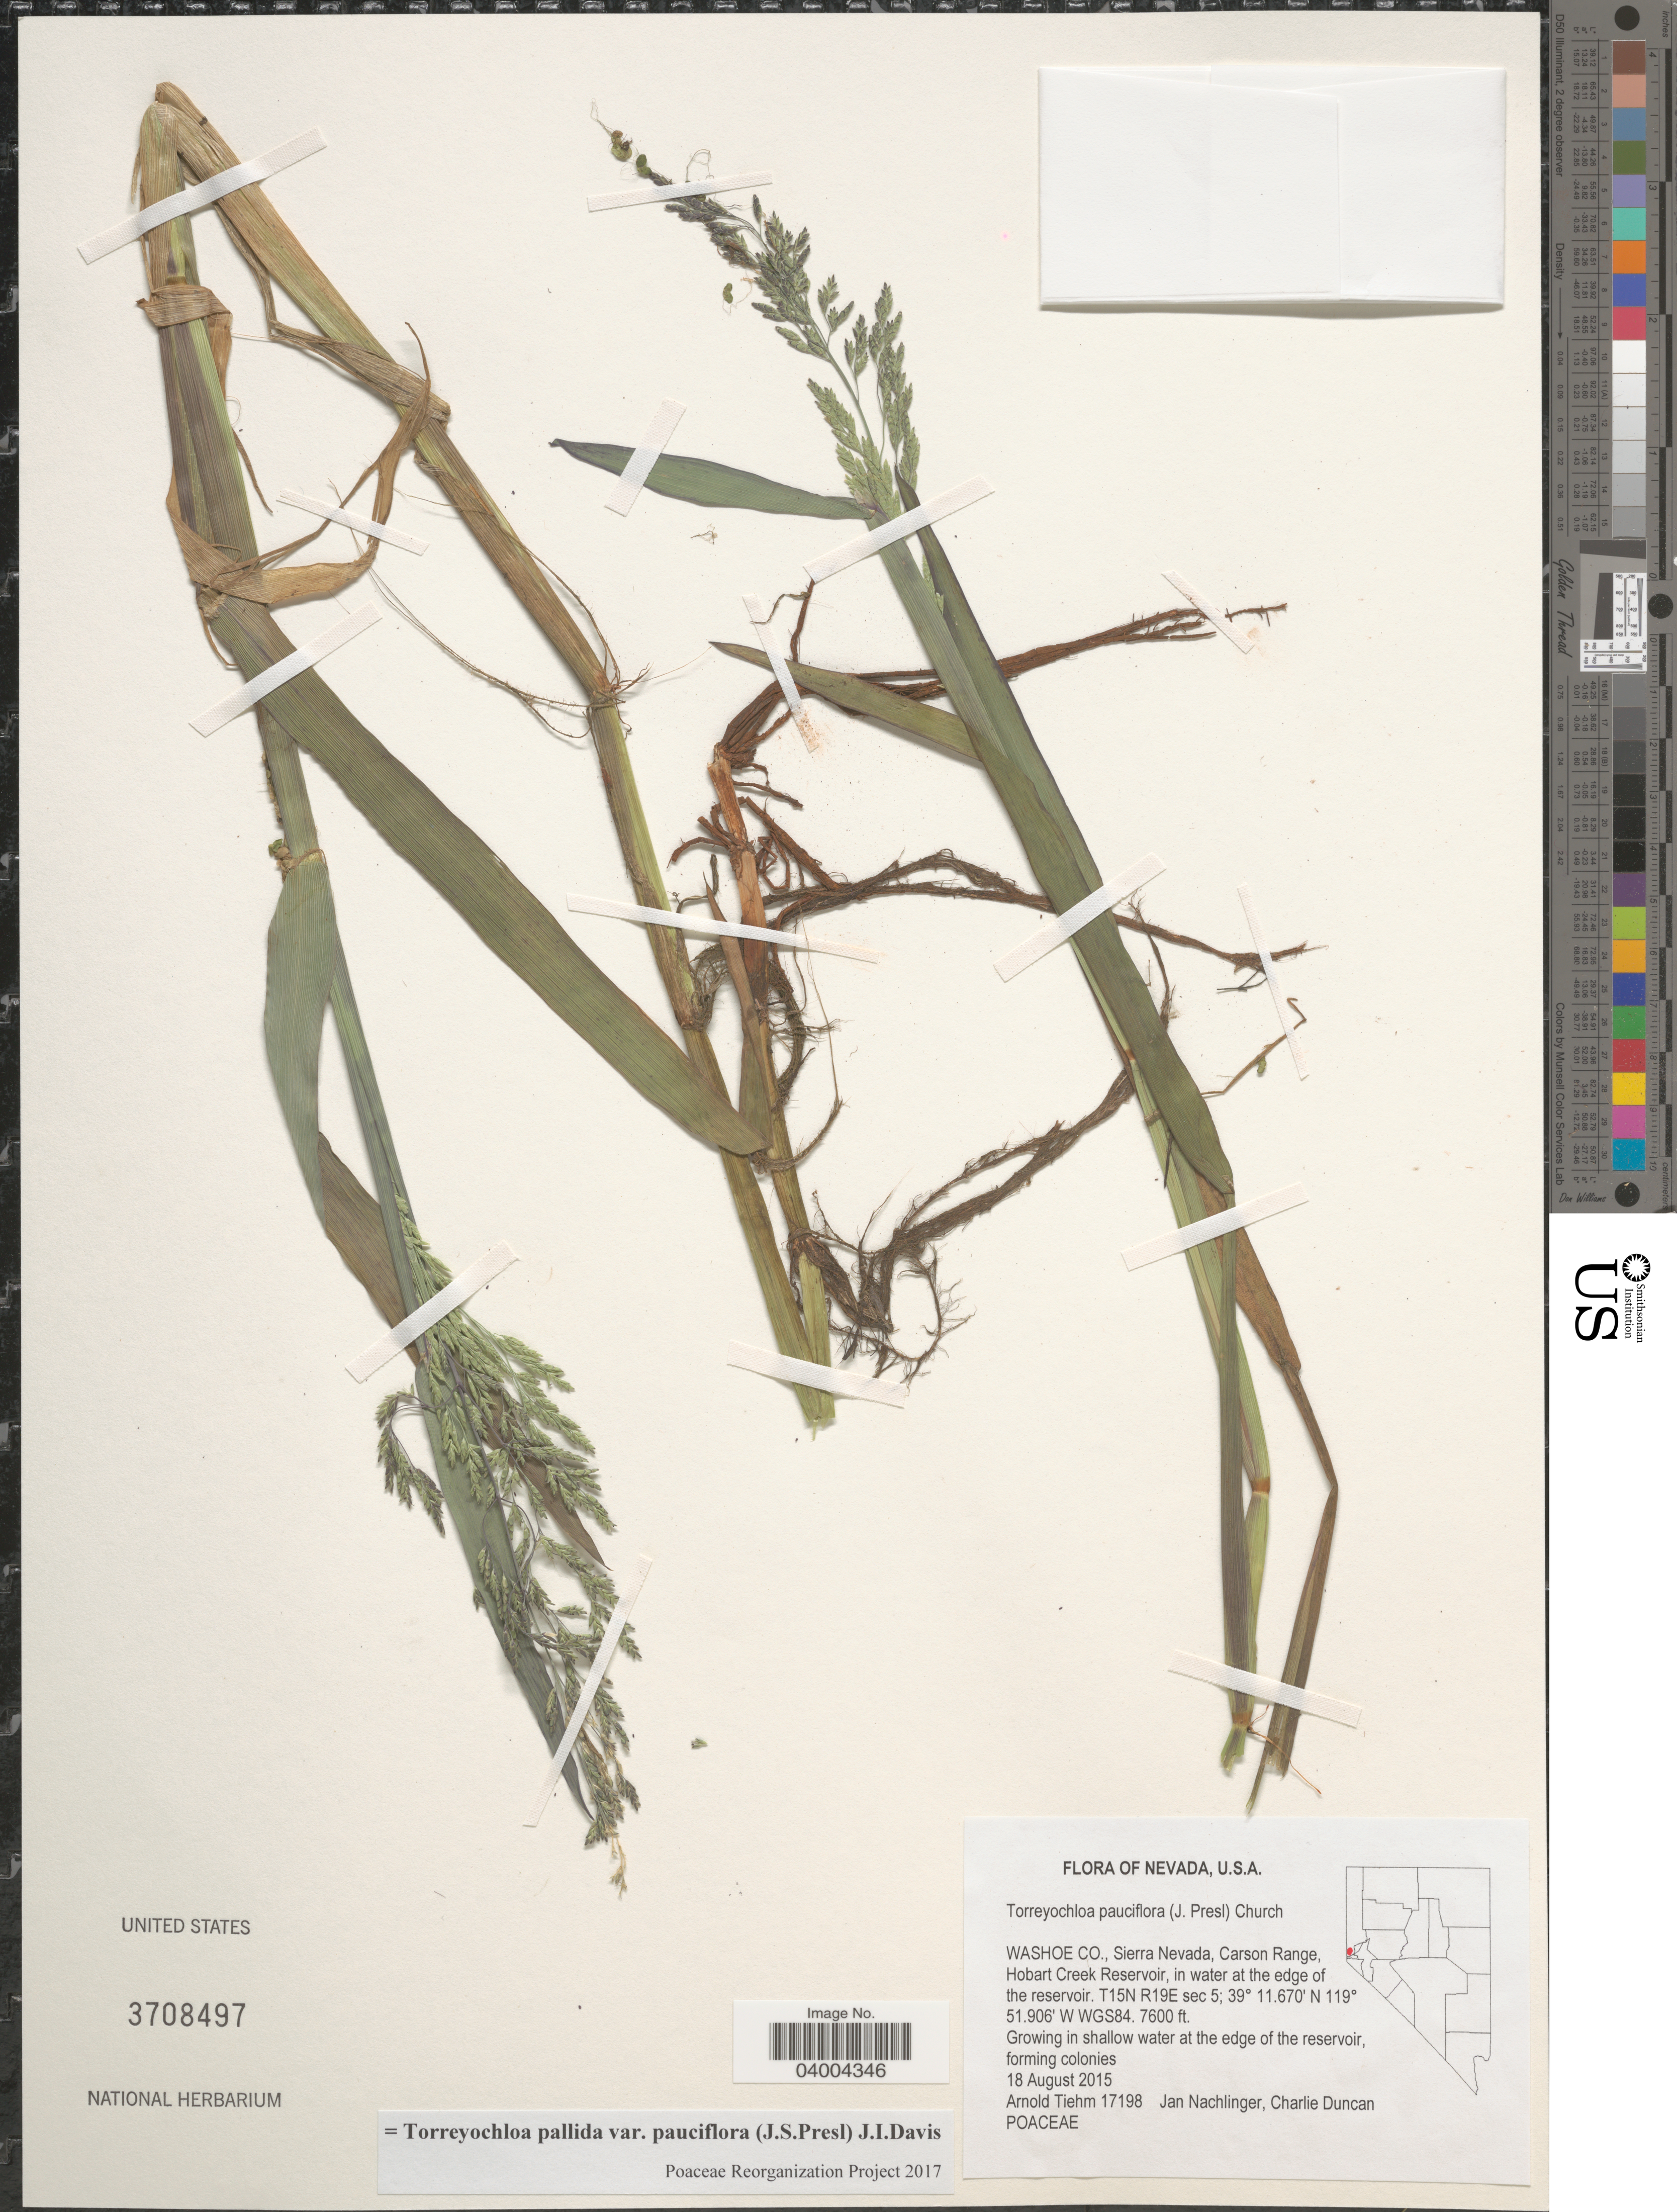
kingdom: Plantae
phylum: Tracheophyta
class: Liliopsida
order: Poales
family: Poaceae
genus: Torreyochloa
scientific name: Torreyochloa pallida var. pauciflora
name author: (J. Presl) J.I. Davis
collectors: A. Tiehm, J. Nachlinger & C. Duncan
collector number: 17198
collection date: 2015-08-18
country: United States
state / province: Nevada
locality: Washoe Co., Sierra Nevada, Carson Range, Hobart Creek Reservoir, in water at the edge of the reservoir. In shallow water at the edge of the reservoir, forming colonies. T15N R19E sec 5. WGS84.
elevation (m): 2316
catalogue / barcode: US 3708497